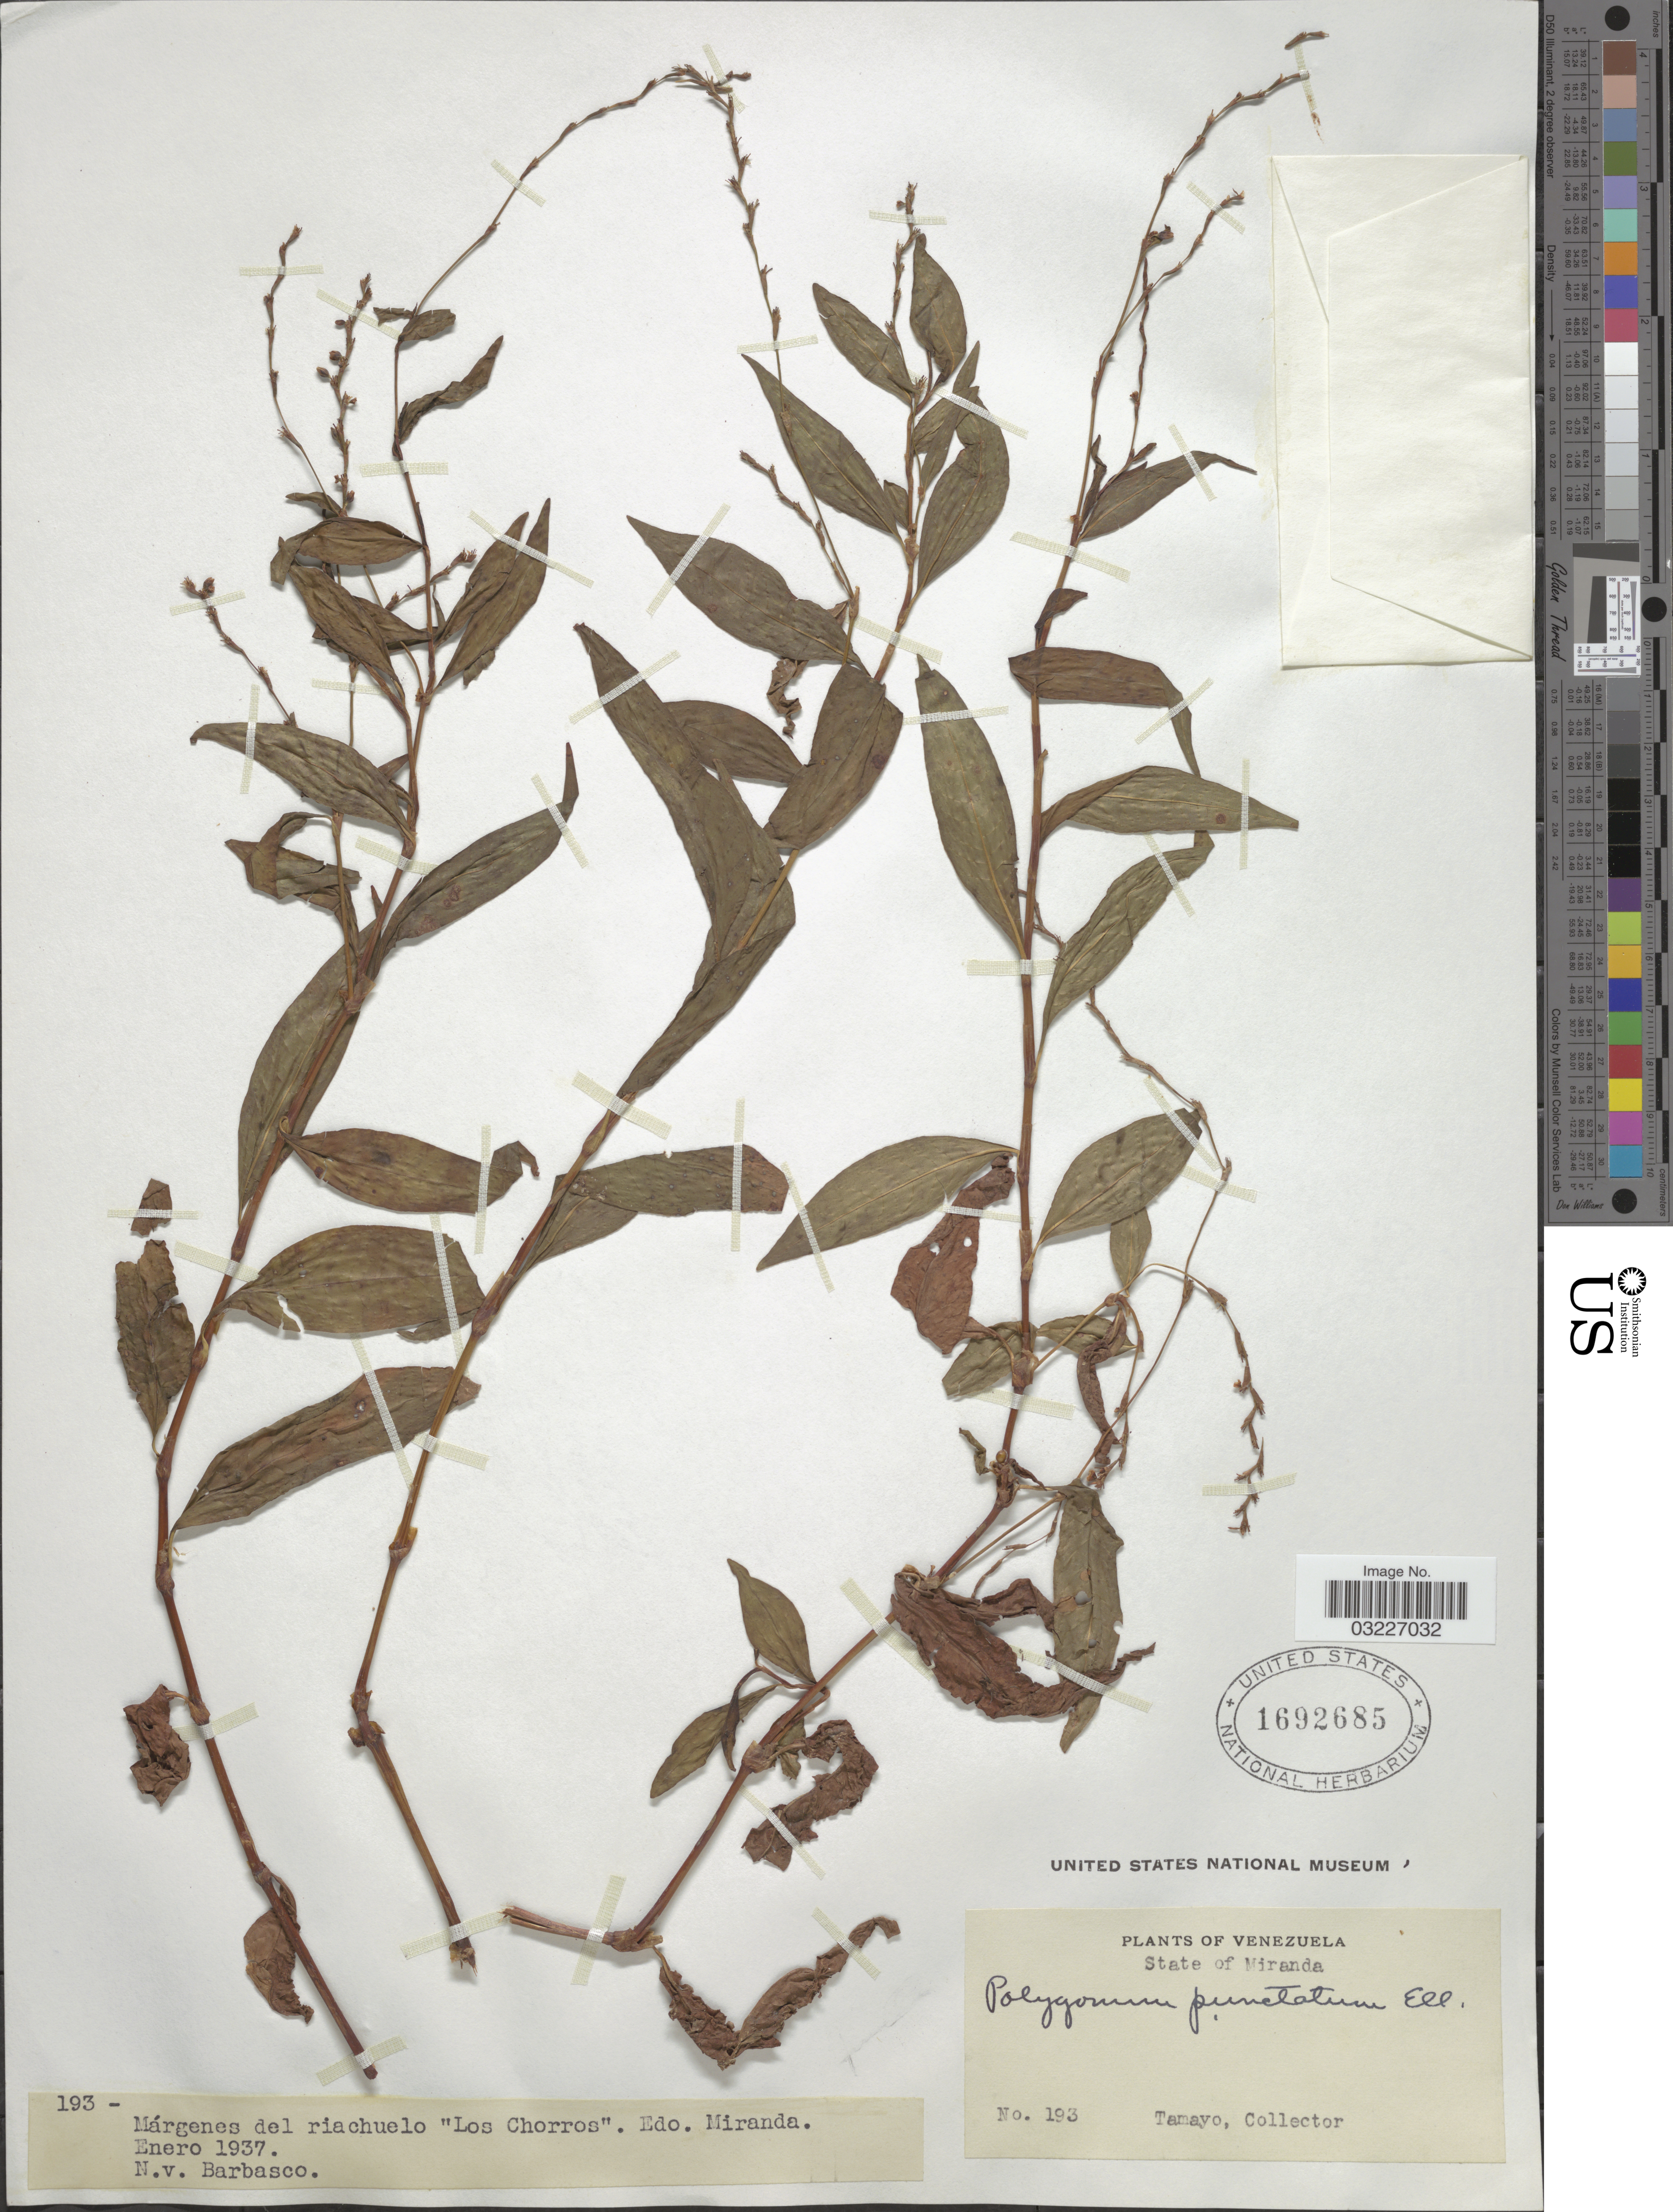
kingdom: Plantae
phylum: Tracheophyta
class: Magnoliopsida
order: Caryophyllales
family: Polygonaceae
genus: Polygonum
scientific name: Polygonum opelousanum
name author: Riddell ex Small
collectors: -. Tamayo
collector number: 193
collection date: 1937-01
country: Venezuela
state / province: Miranda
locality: Márgenes del riachuelo "Los Chorros".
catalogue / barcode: US 1692685